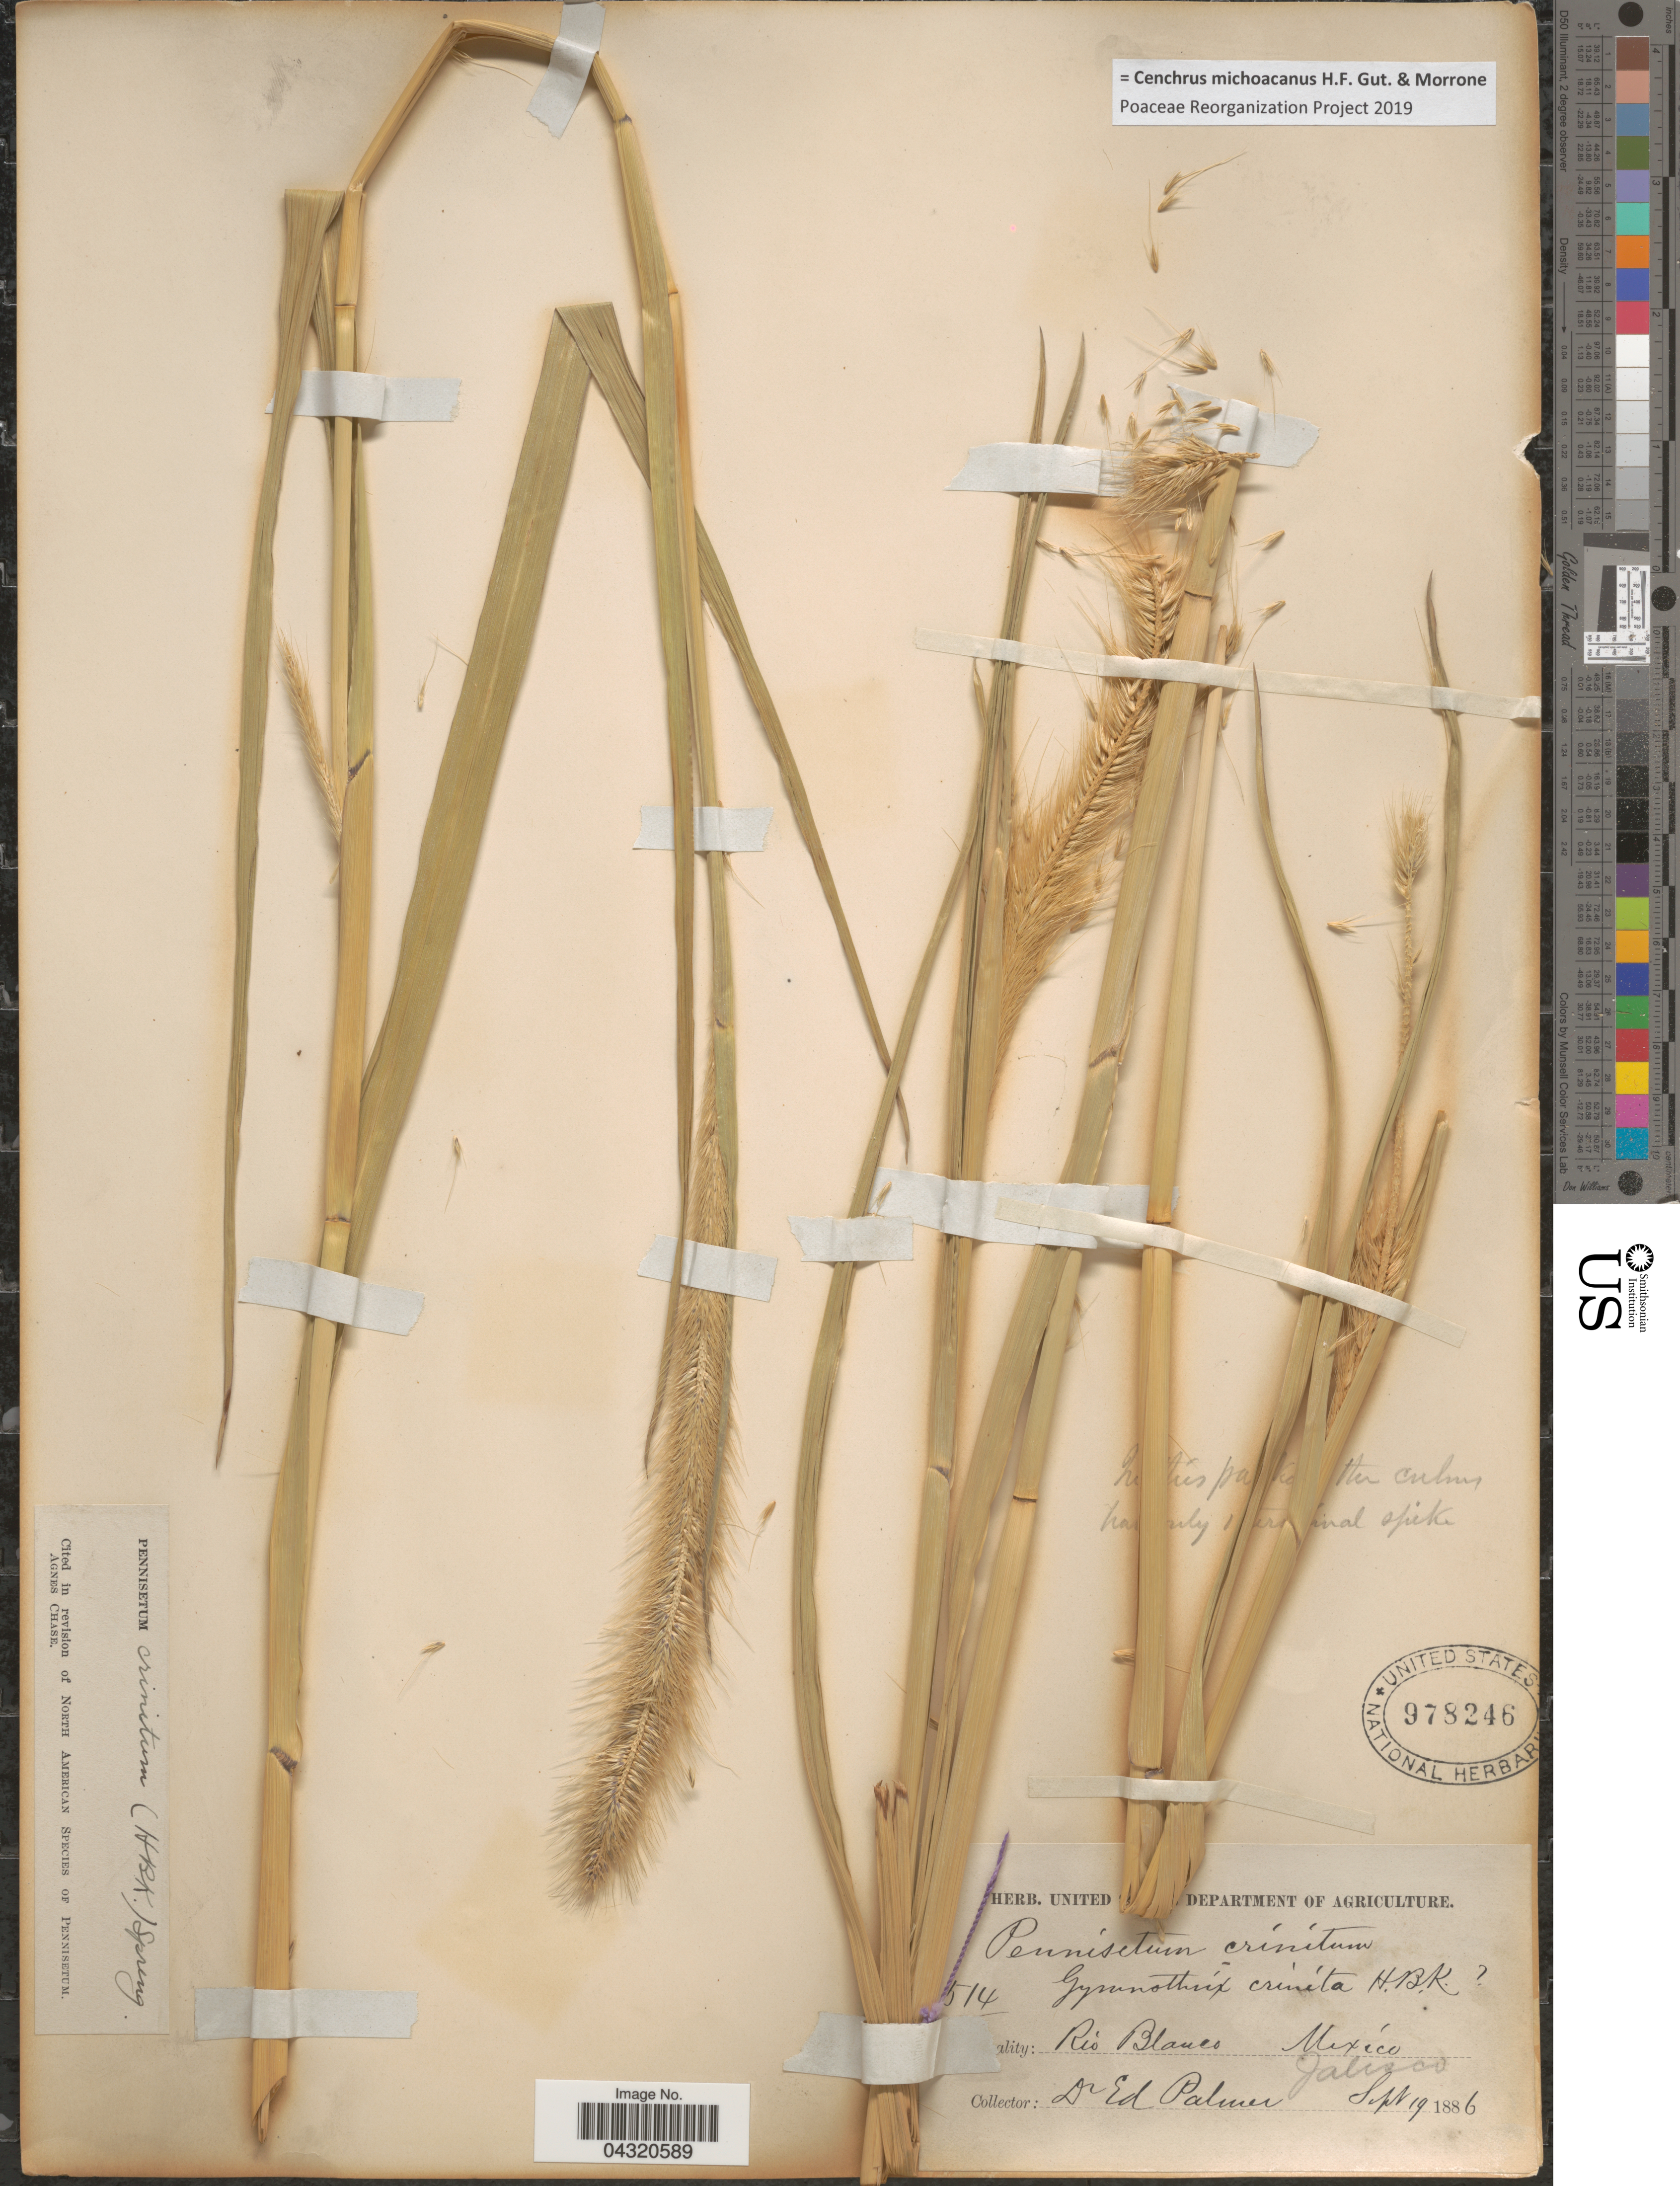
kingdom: Plantae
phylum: Tracheophyta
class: Liliopsida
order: Poales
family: Poaceae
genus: Cenchrus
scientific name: Cenchrus michoacanus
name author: H.F. Gut. & Morrone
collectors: E. Palmer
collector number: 514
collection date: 1886-09-19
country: Mexico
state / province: Jalisco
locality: Rio Blanco.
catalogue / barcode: US 978246